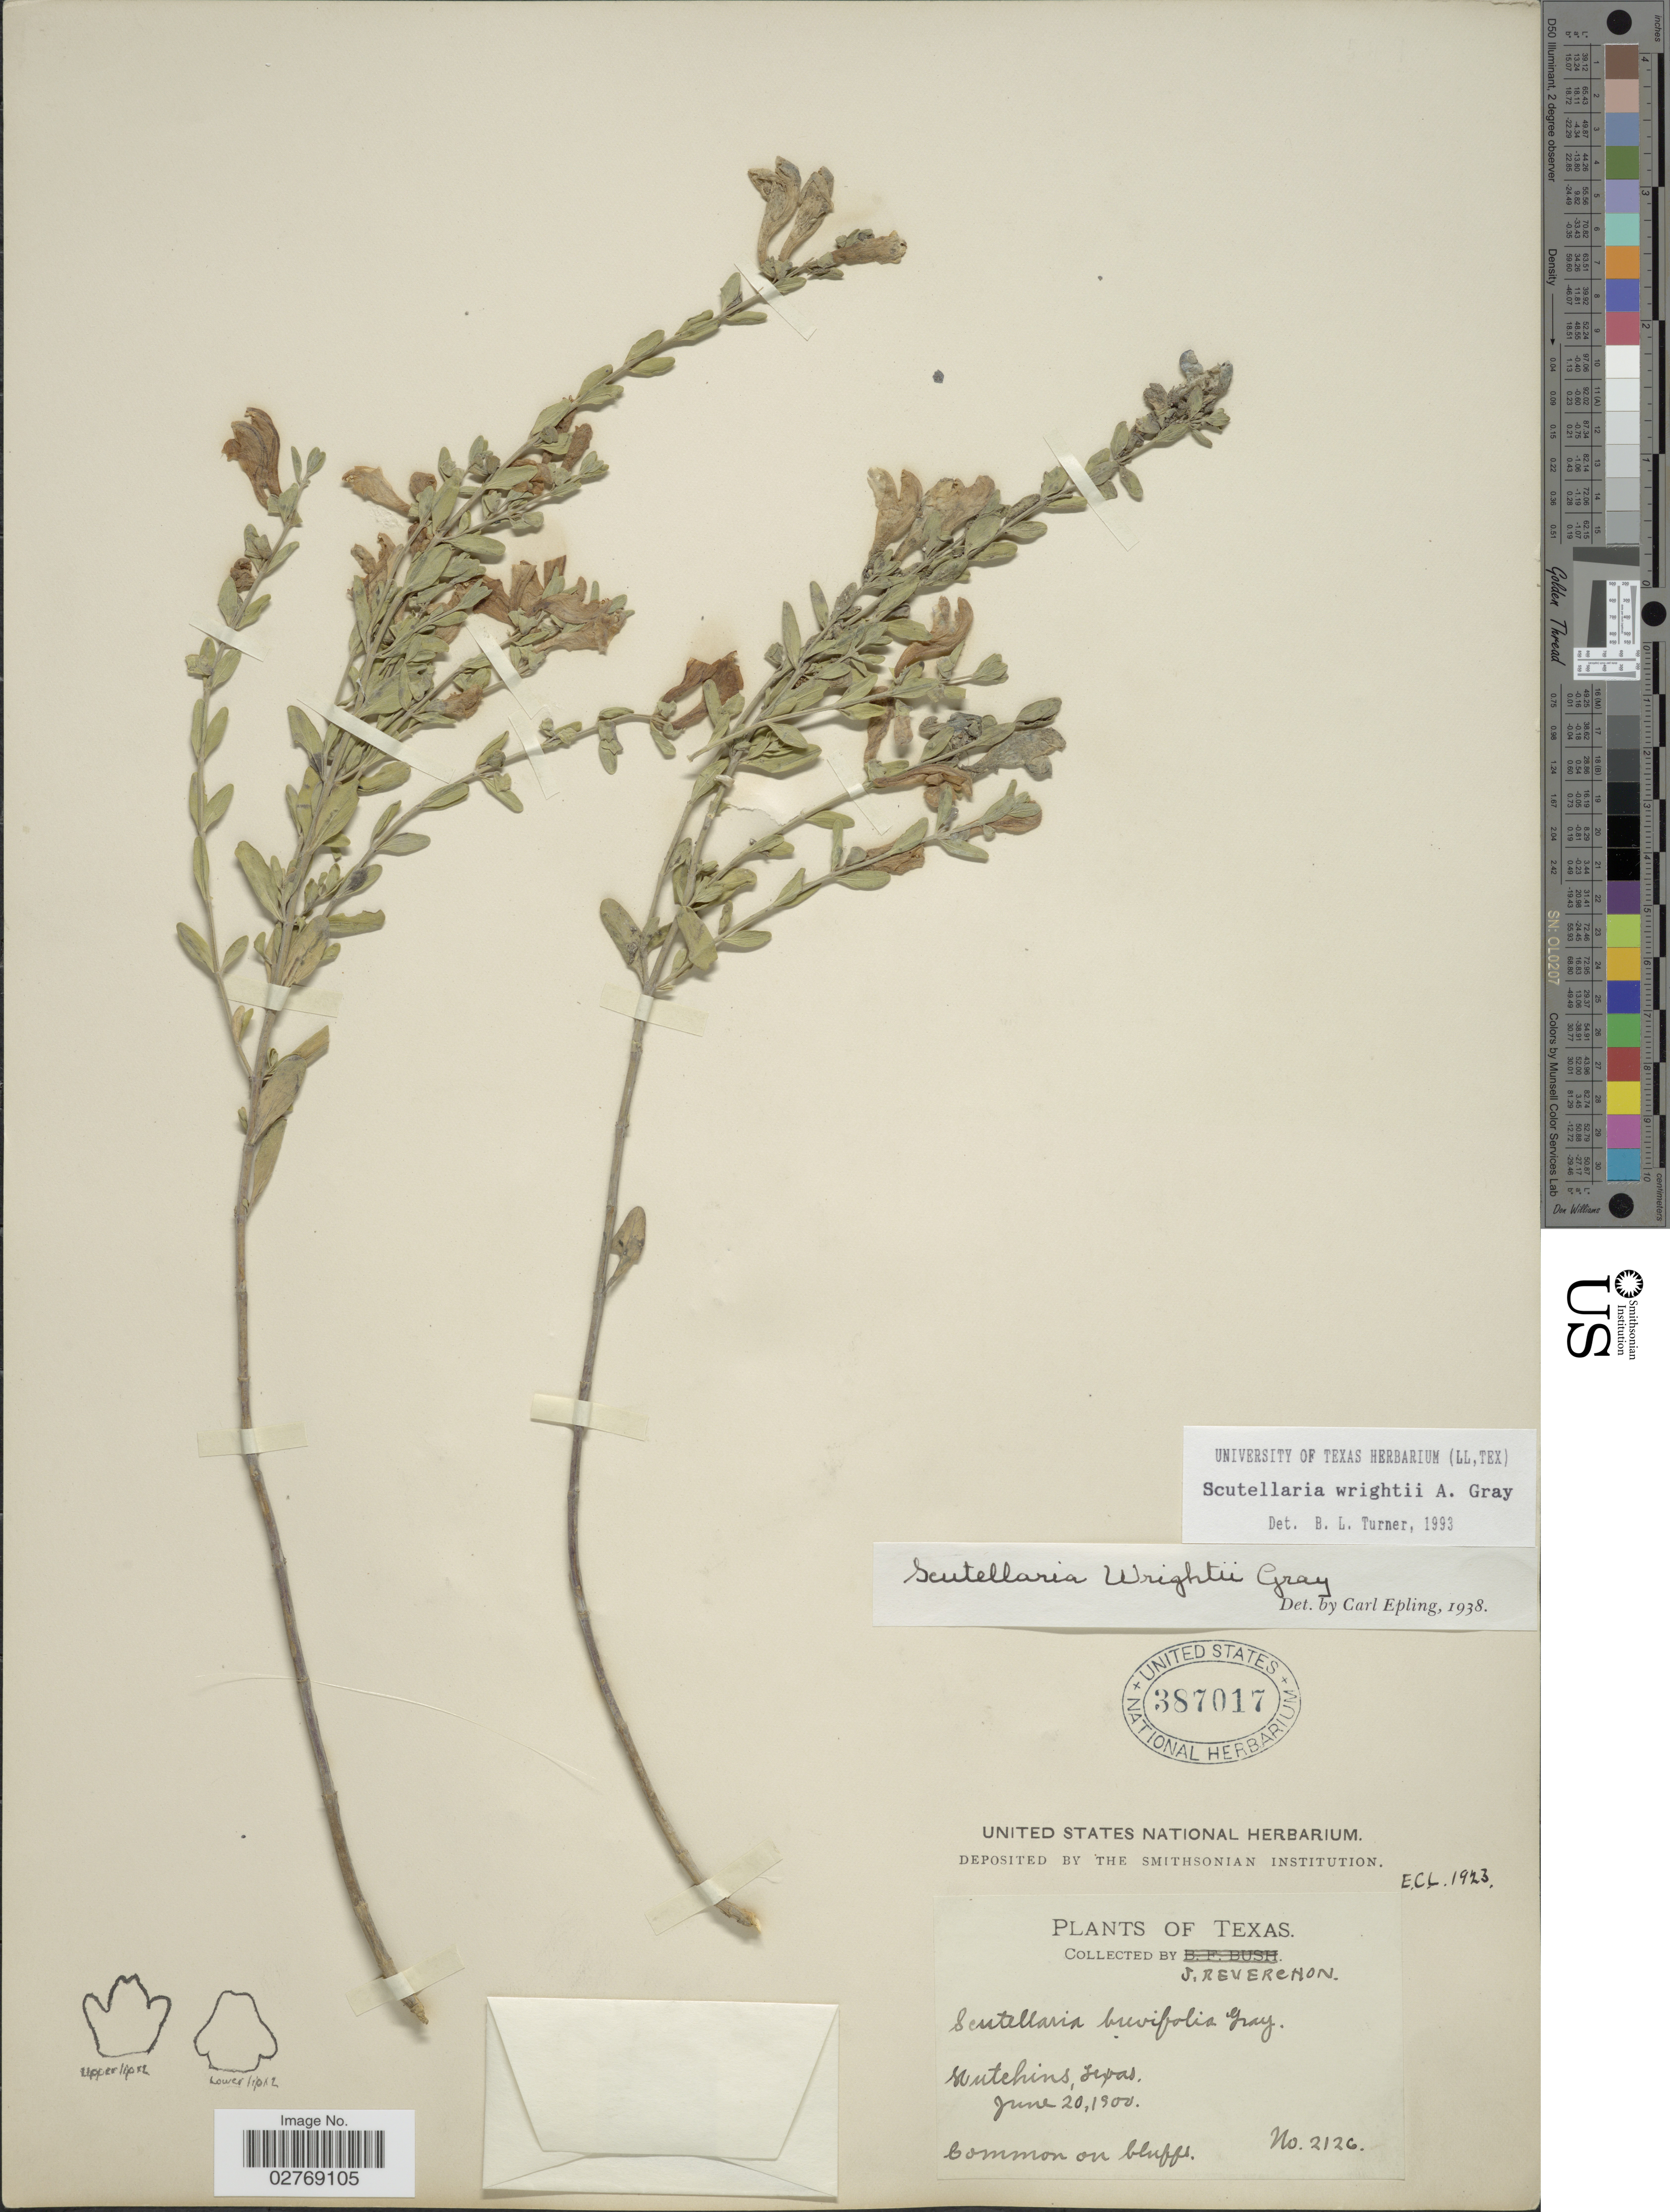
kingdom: Plantae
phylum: Tracheophyta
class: Magnoliopsida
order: Lamiales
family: Lamiaceae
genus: Scutellaria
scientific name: Scutellaria wrightii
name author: A. Gray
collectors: J. Reverchon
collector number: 2126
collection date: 1900-06-20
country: United States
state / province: Texas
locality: Hutchins.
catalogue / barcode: US 387017